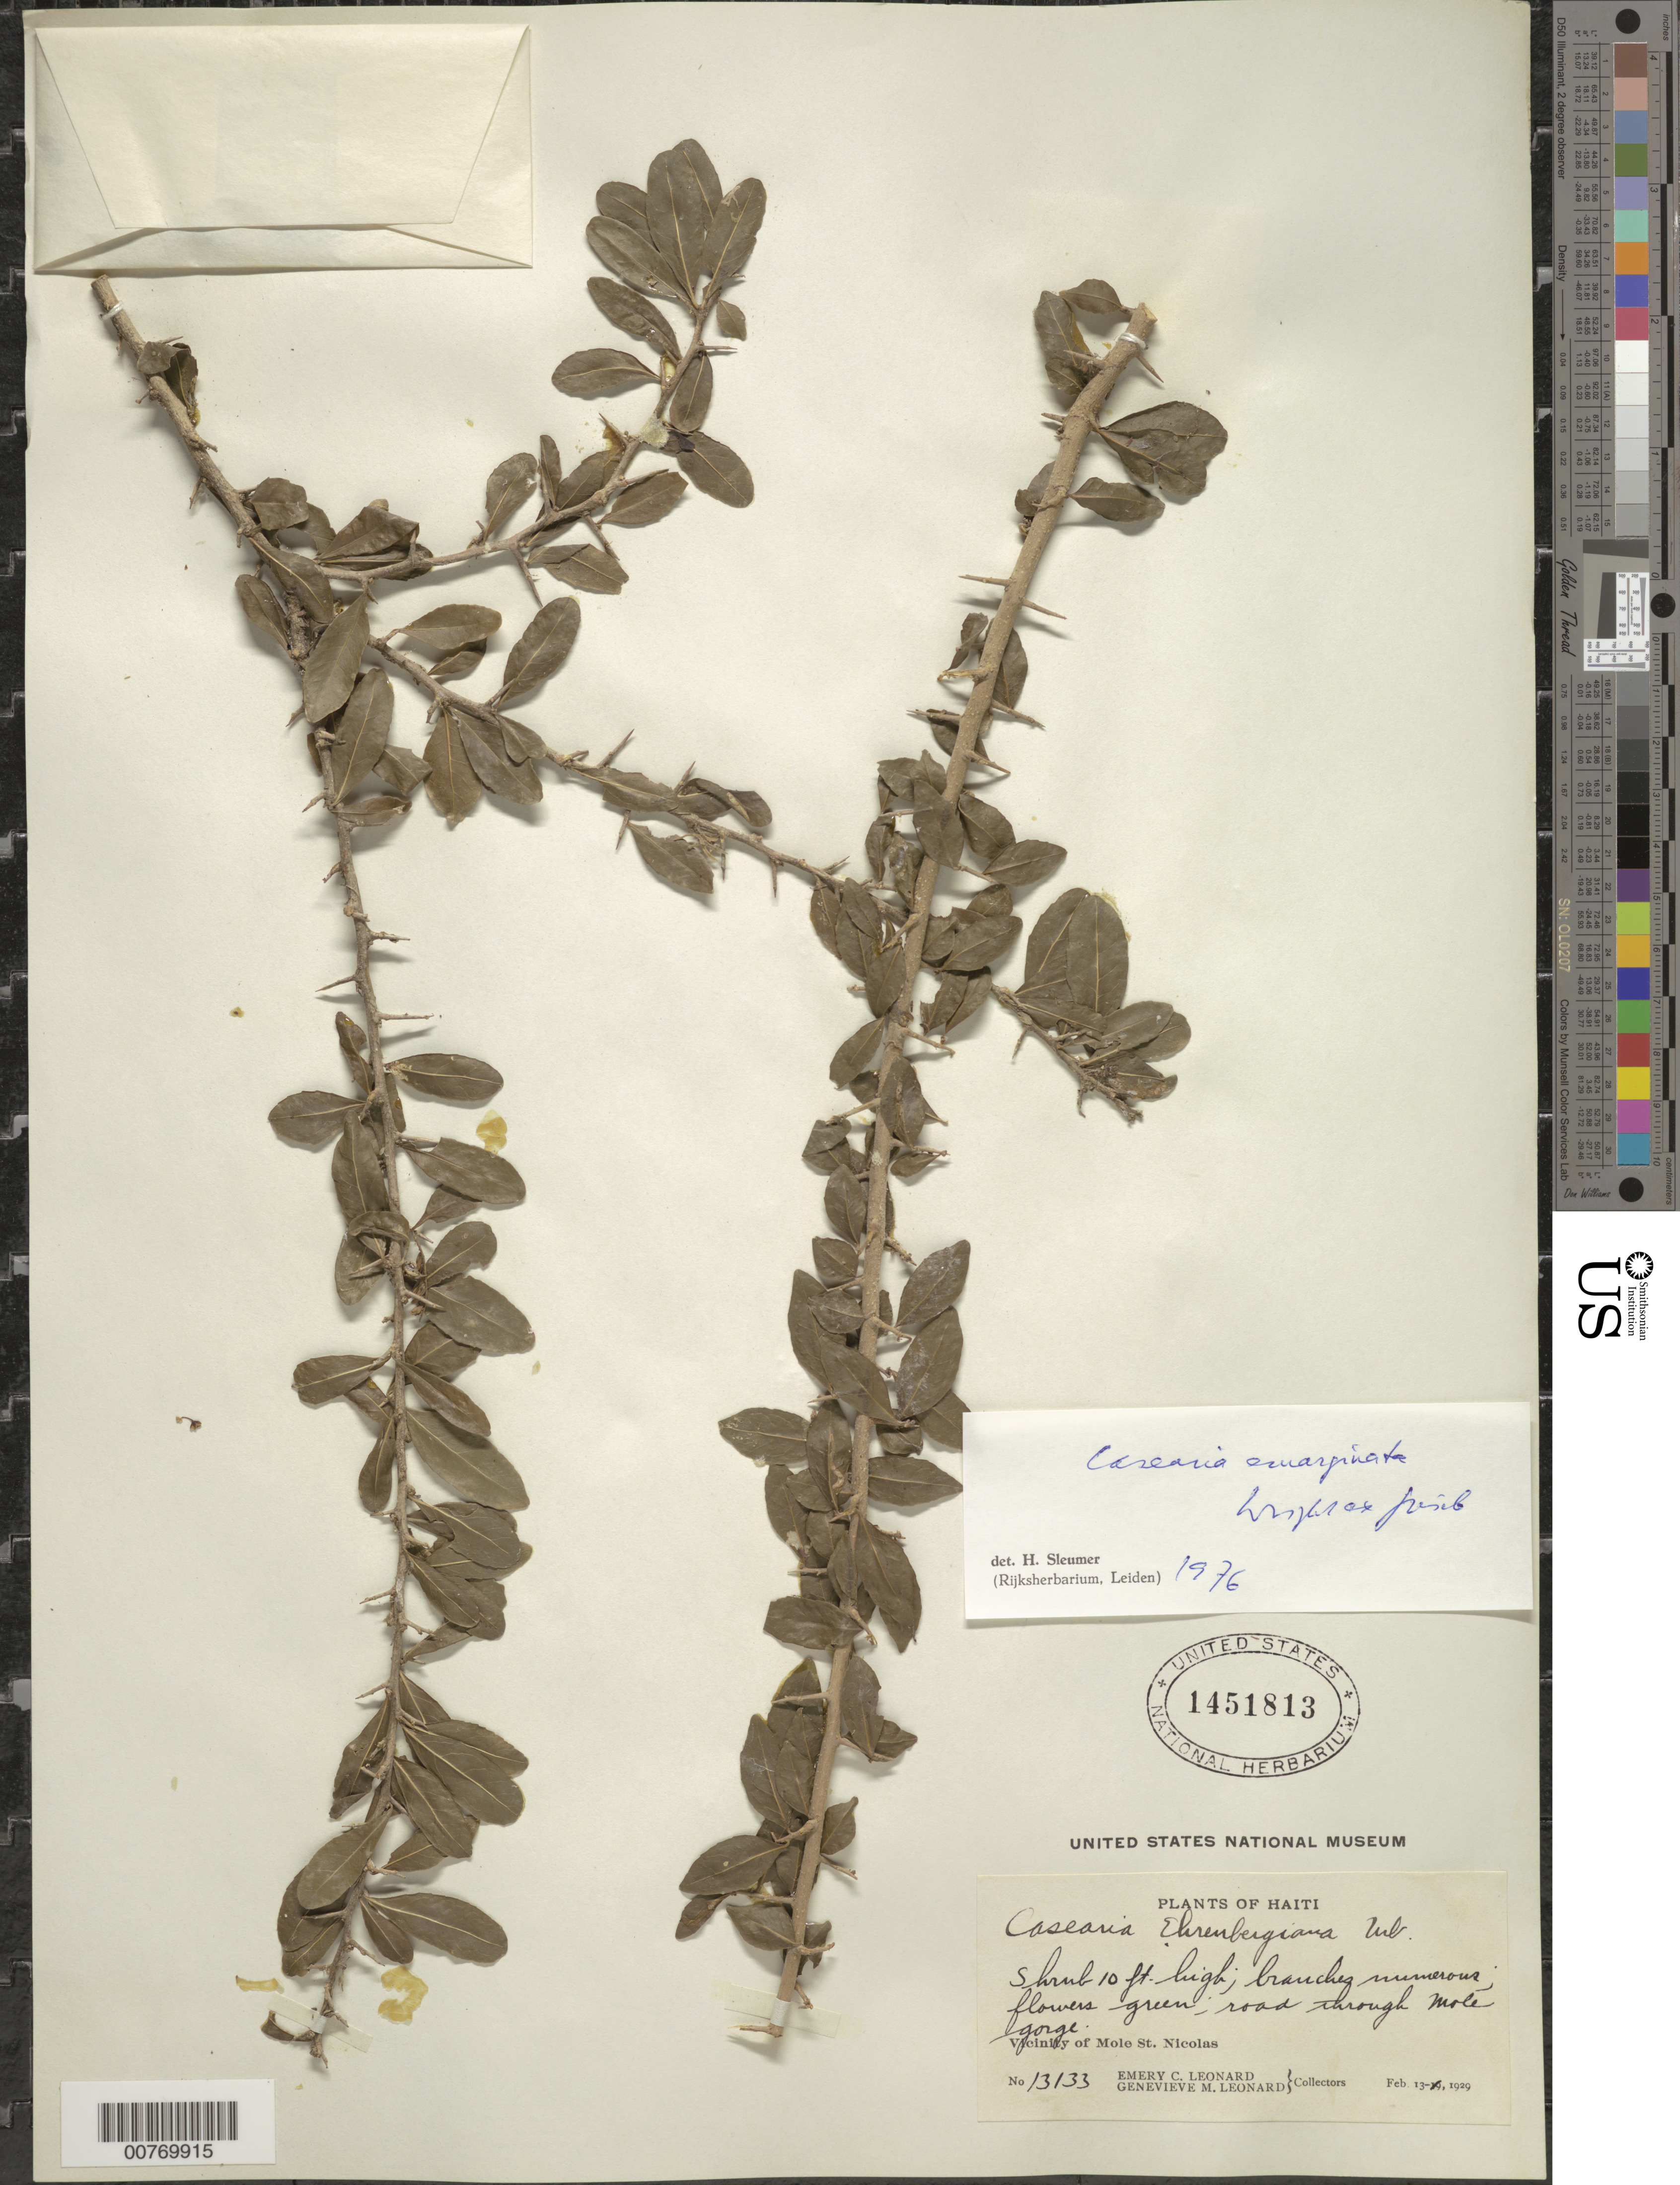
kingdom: Plantae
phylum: Tracheophyta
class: Magnoliopsida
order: Malpighiales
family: Salicaceae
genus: Casearia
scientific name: Casearia emarginata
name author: C. Wright ex Griseb.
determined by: Sleumer, H. O.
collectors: E. C. Leonard & G. M. Leonard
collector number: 13133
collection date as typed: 13 Feb 1929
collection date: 1929-02-13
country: Haiti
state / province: Nord-Óuest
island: Hispaniola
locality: Vicinity of Mole St. Nicolas.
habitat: road through mole gorge.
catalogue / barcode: US 1451813